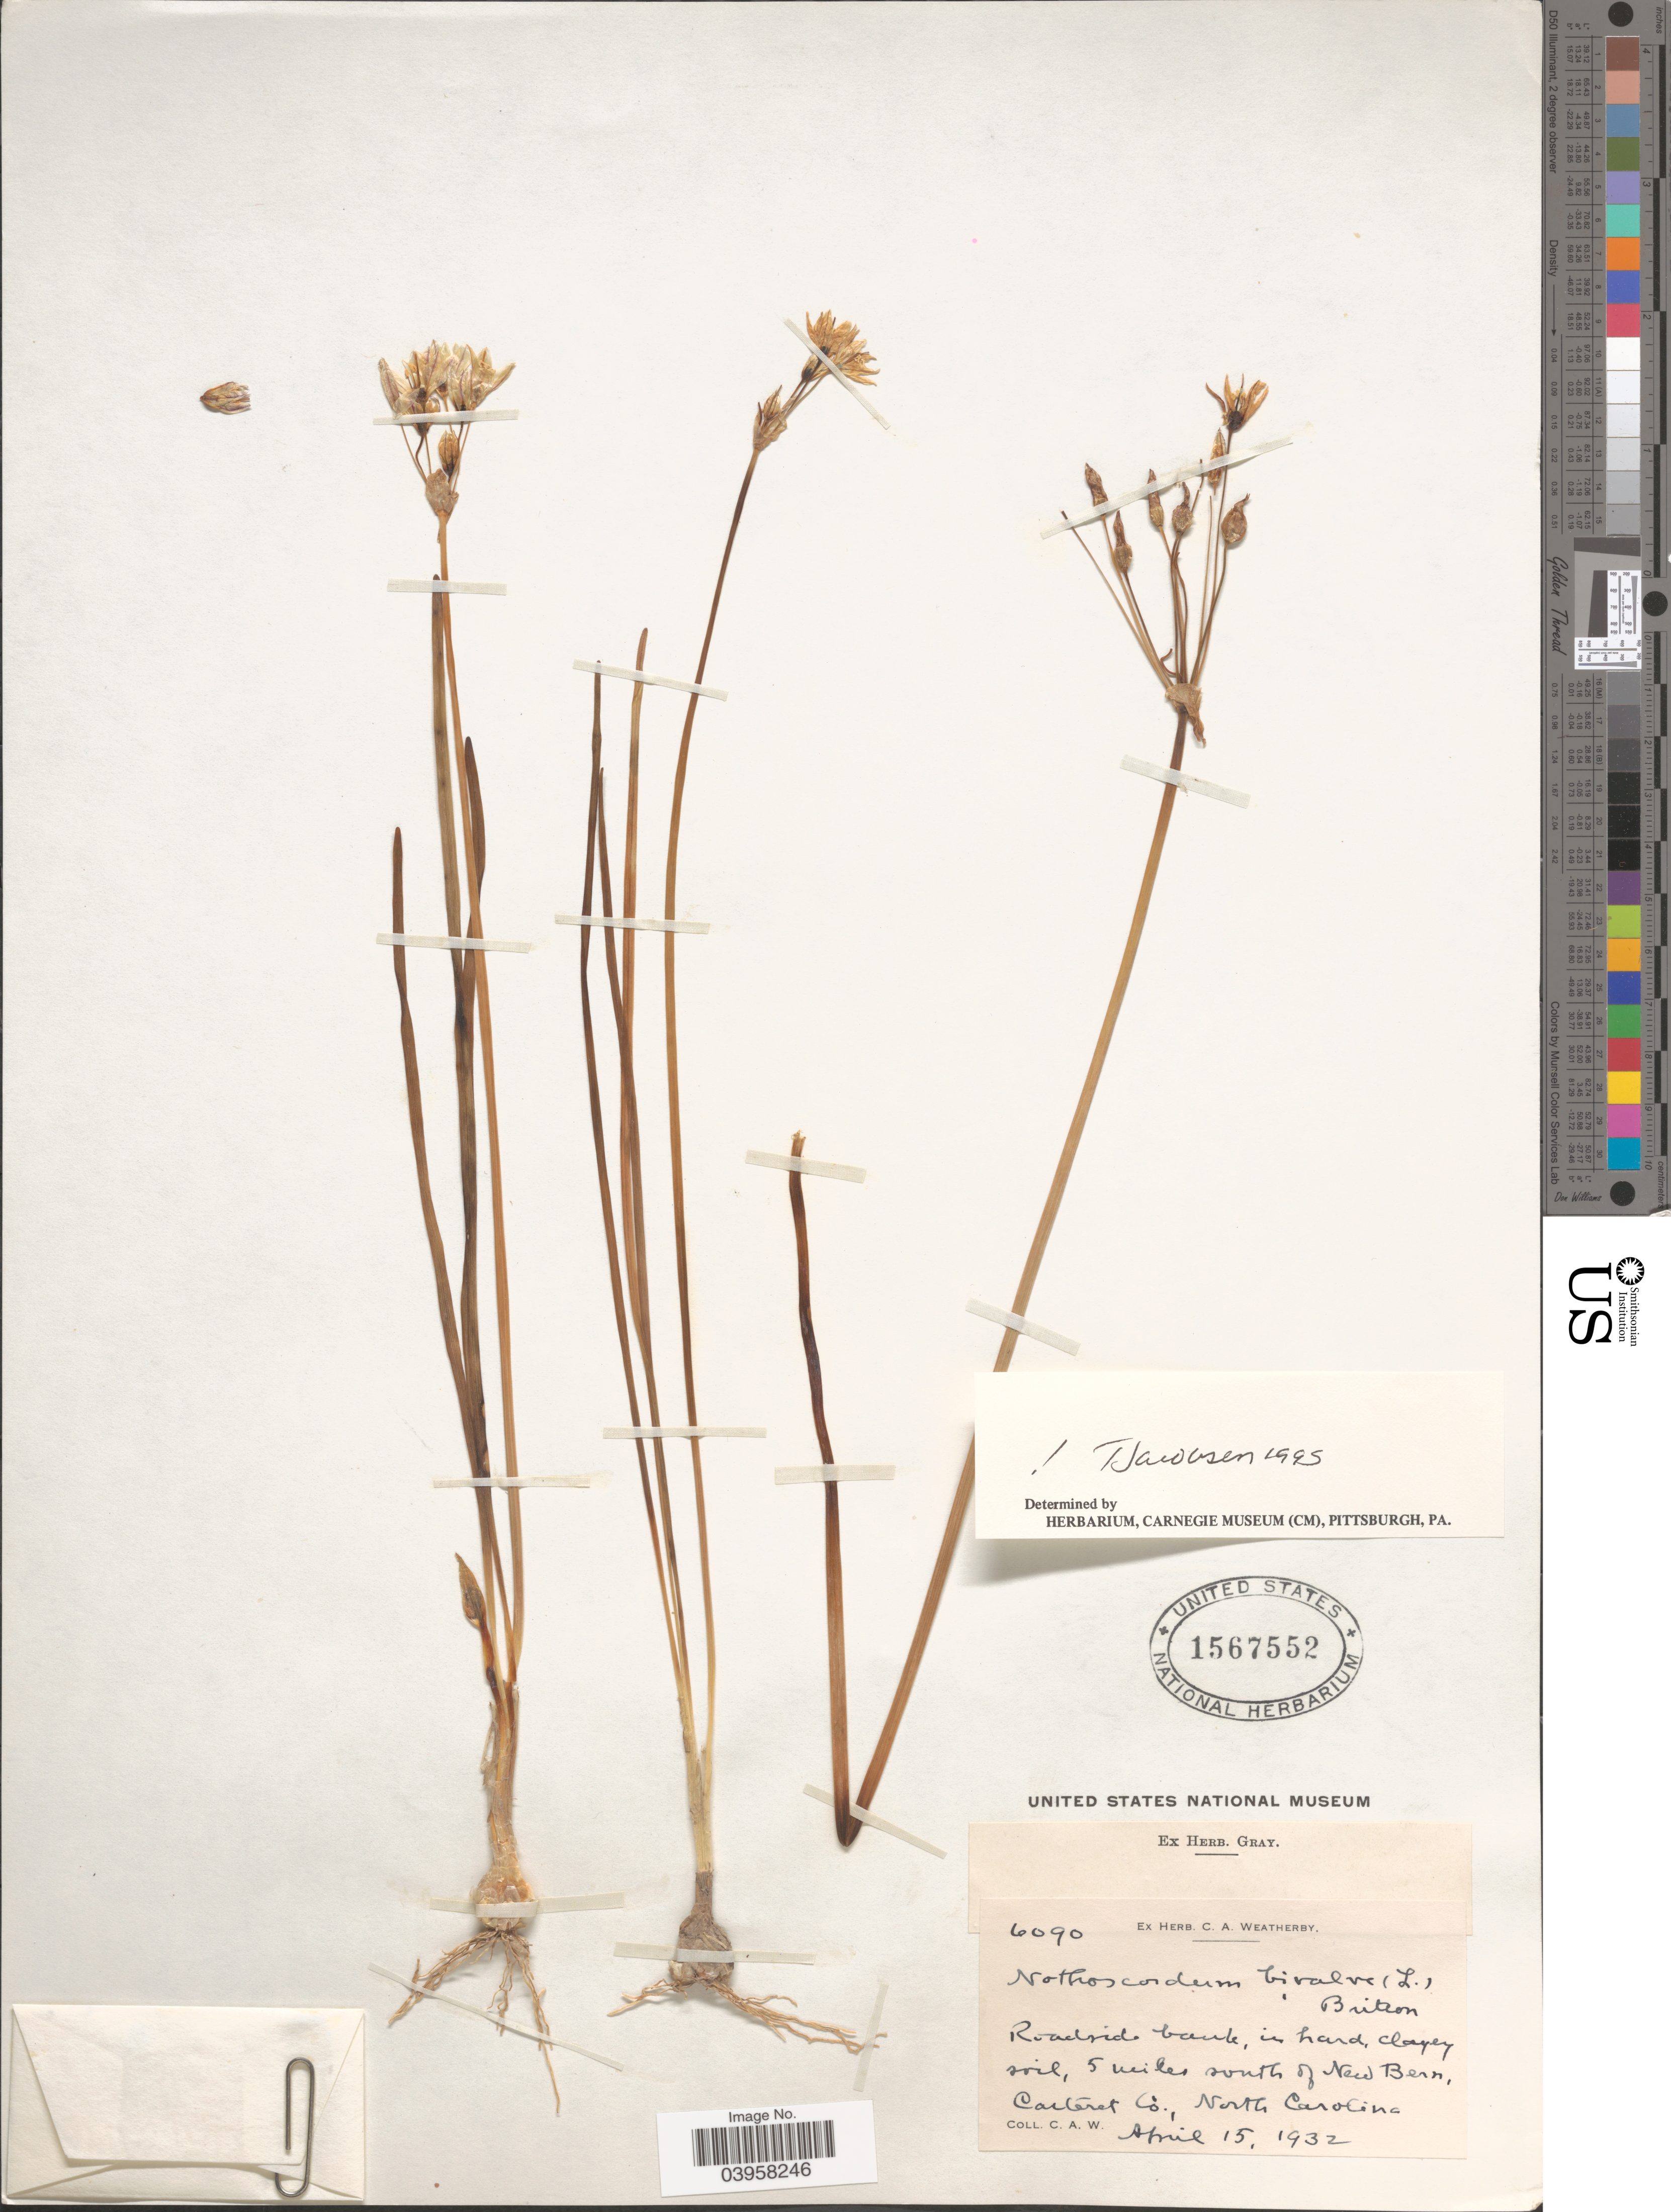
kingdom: Plantae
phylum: Tracheophyta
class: Liliopsida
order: Asparagales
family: Amaryllidaceae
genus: Nothoscordum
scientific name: Nothoscordum bivalve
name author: (L.) Britton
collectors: C. A. Weatherby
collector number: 6090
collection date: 1932-04-15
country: United States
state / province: North Carolina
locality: Roadside bank, in hard, clayey soil, 5 miles south of New Bern, Carteret Co.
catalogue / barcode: US 1567552